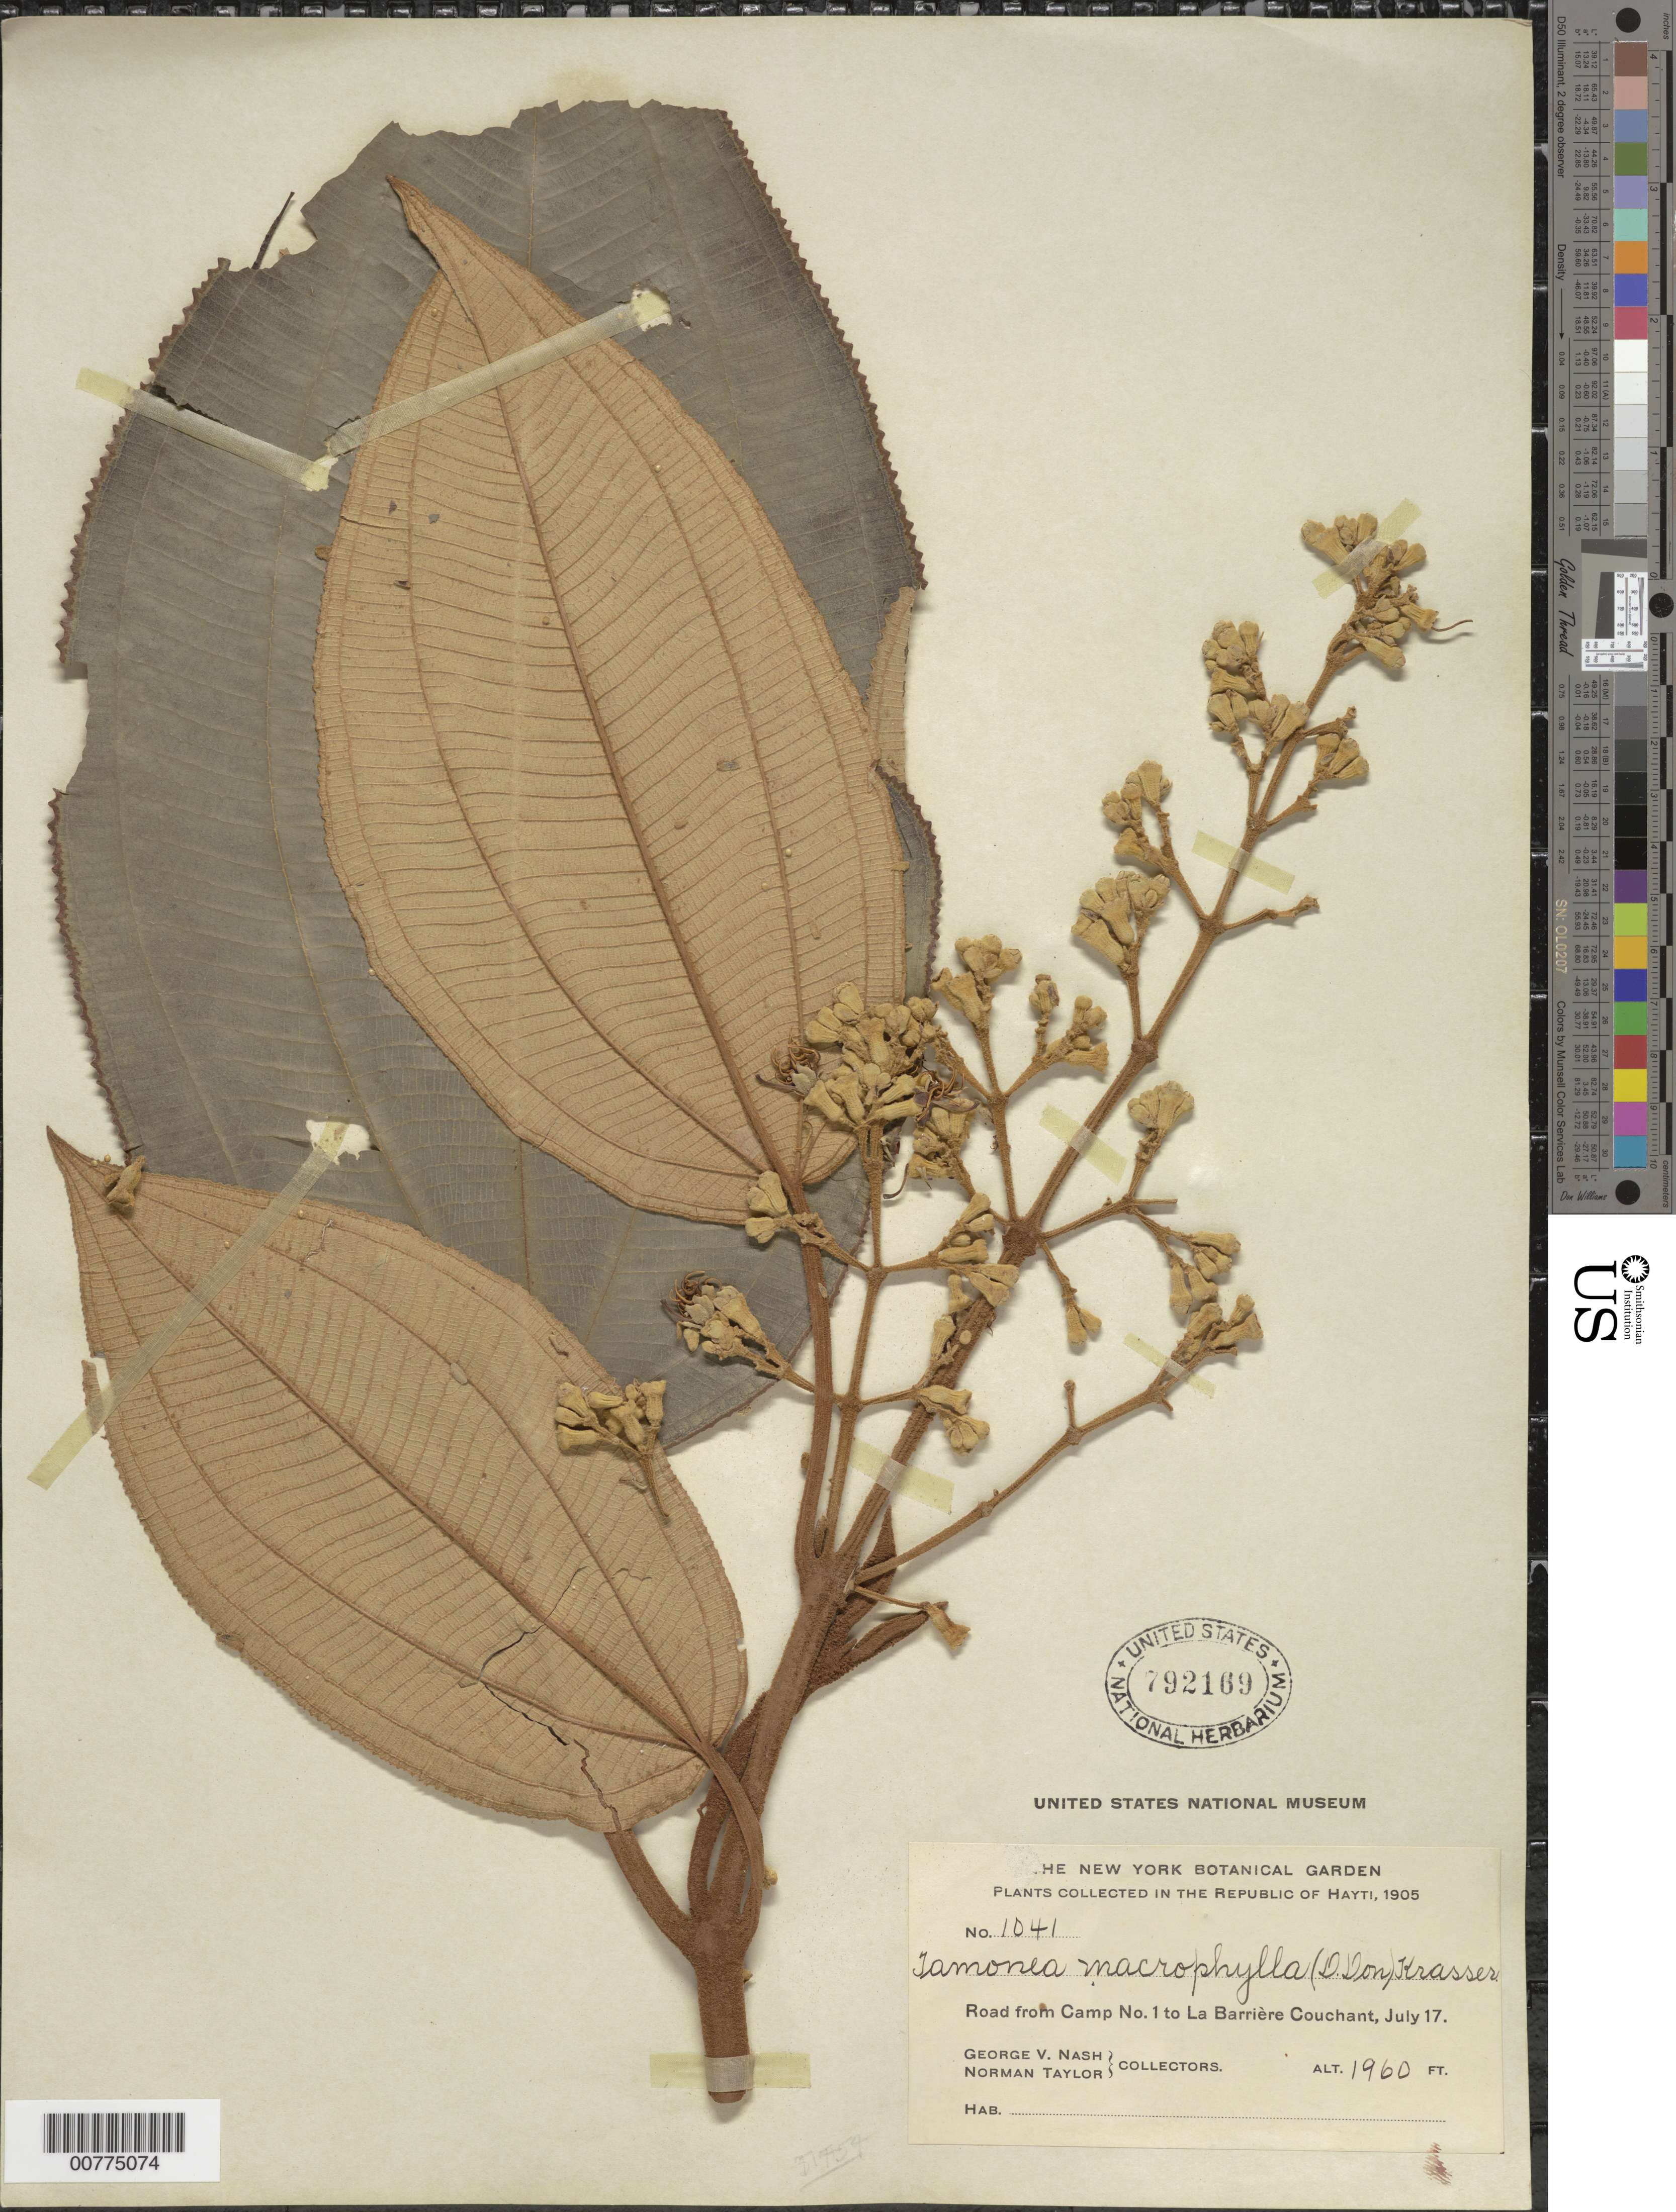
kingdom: Plantae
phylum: Tracheophyta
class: Magnoliopsida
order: Myrtales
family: Melastomataceae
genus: Miconia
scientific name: Miconia serrulata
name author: (DC.) Naudin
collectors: G. V. Nash & N. Taylor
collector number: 1041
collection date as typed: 17 Jul 1905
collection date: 1905-07-17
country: Haiti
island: Hispaniola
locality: Road from Camp No. 1 to La Barrière Couchant.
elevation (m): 597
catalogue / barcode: US 792169